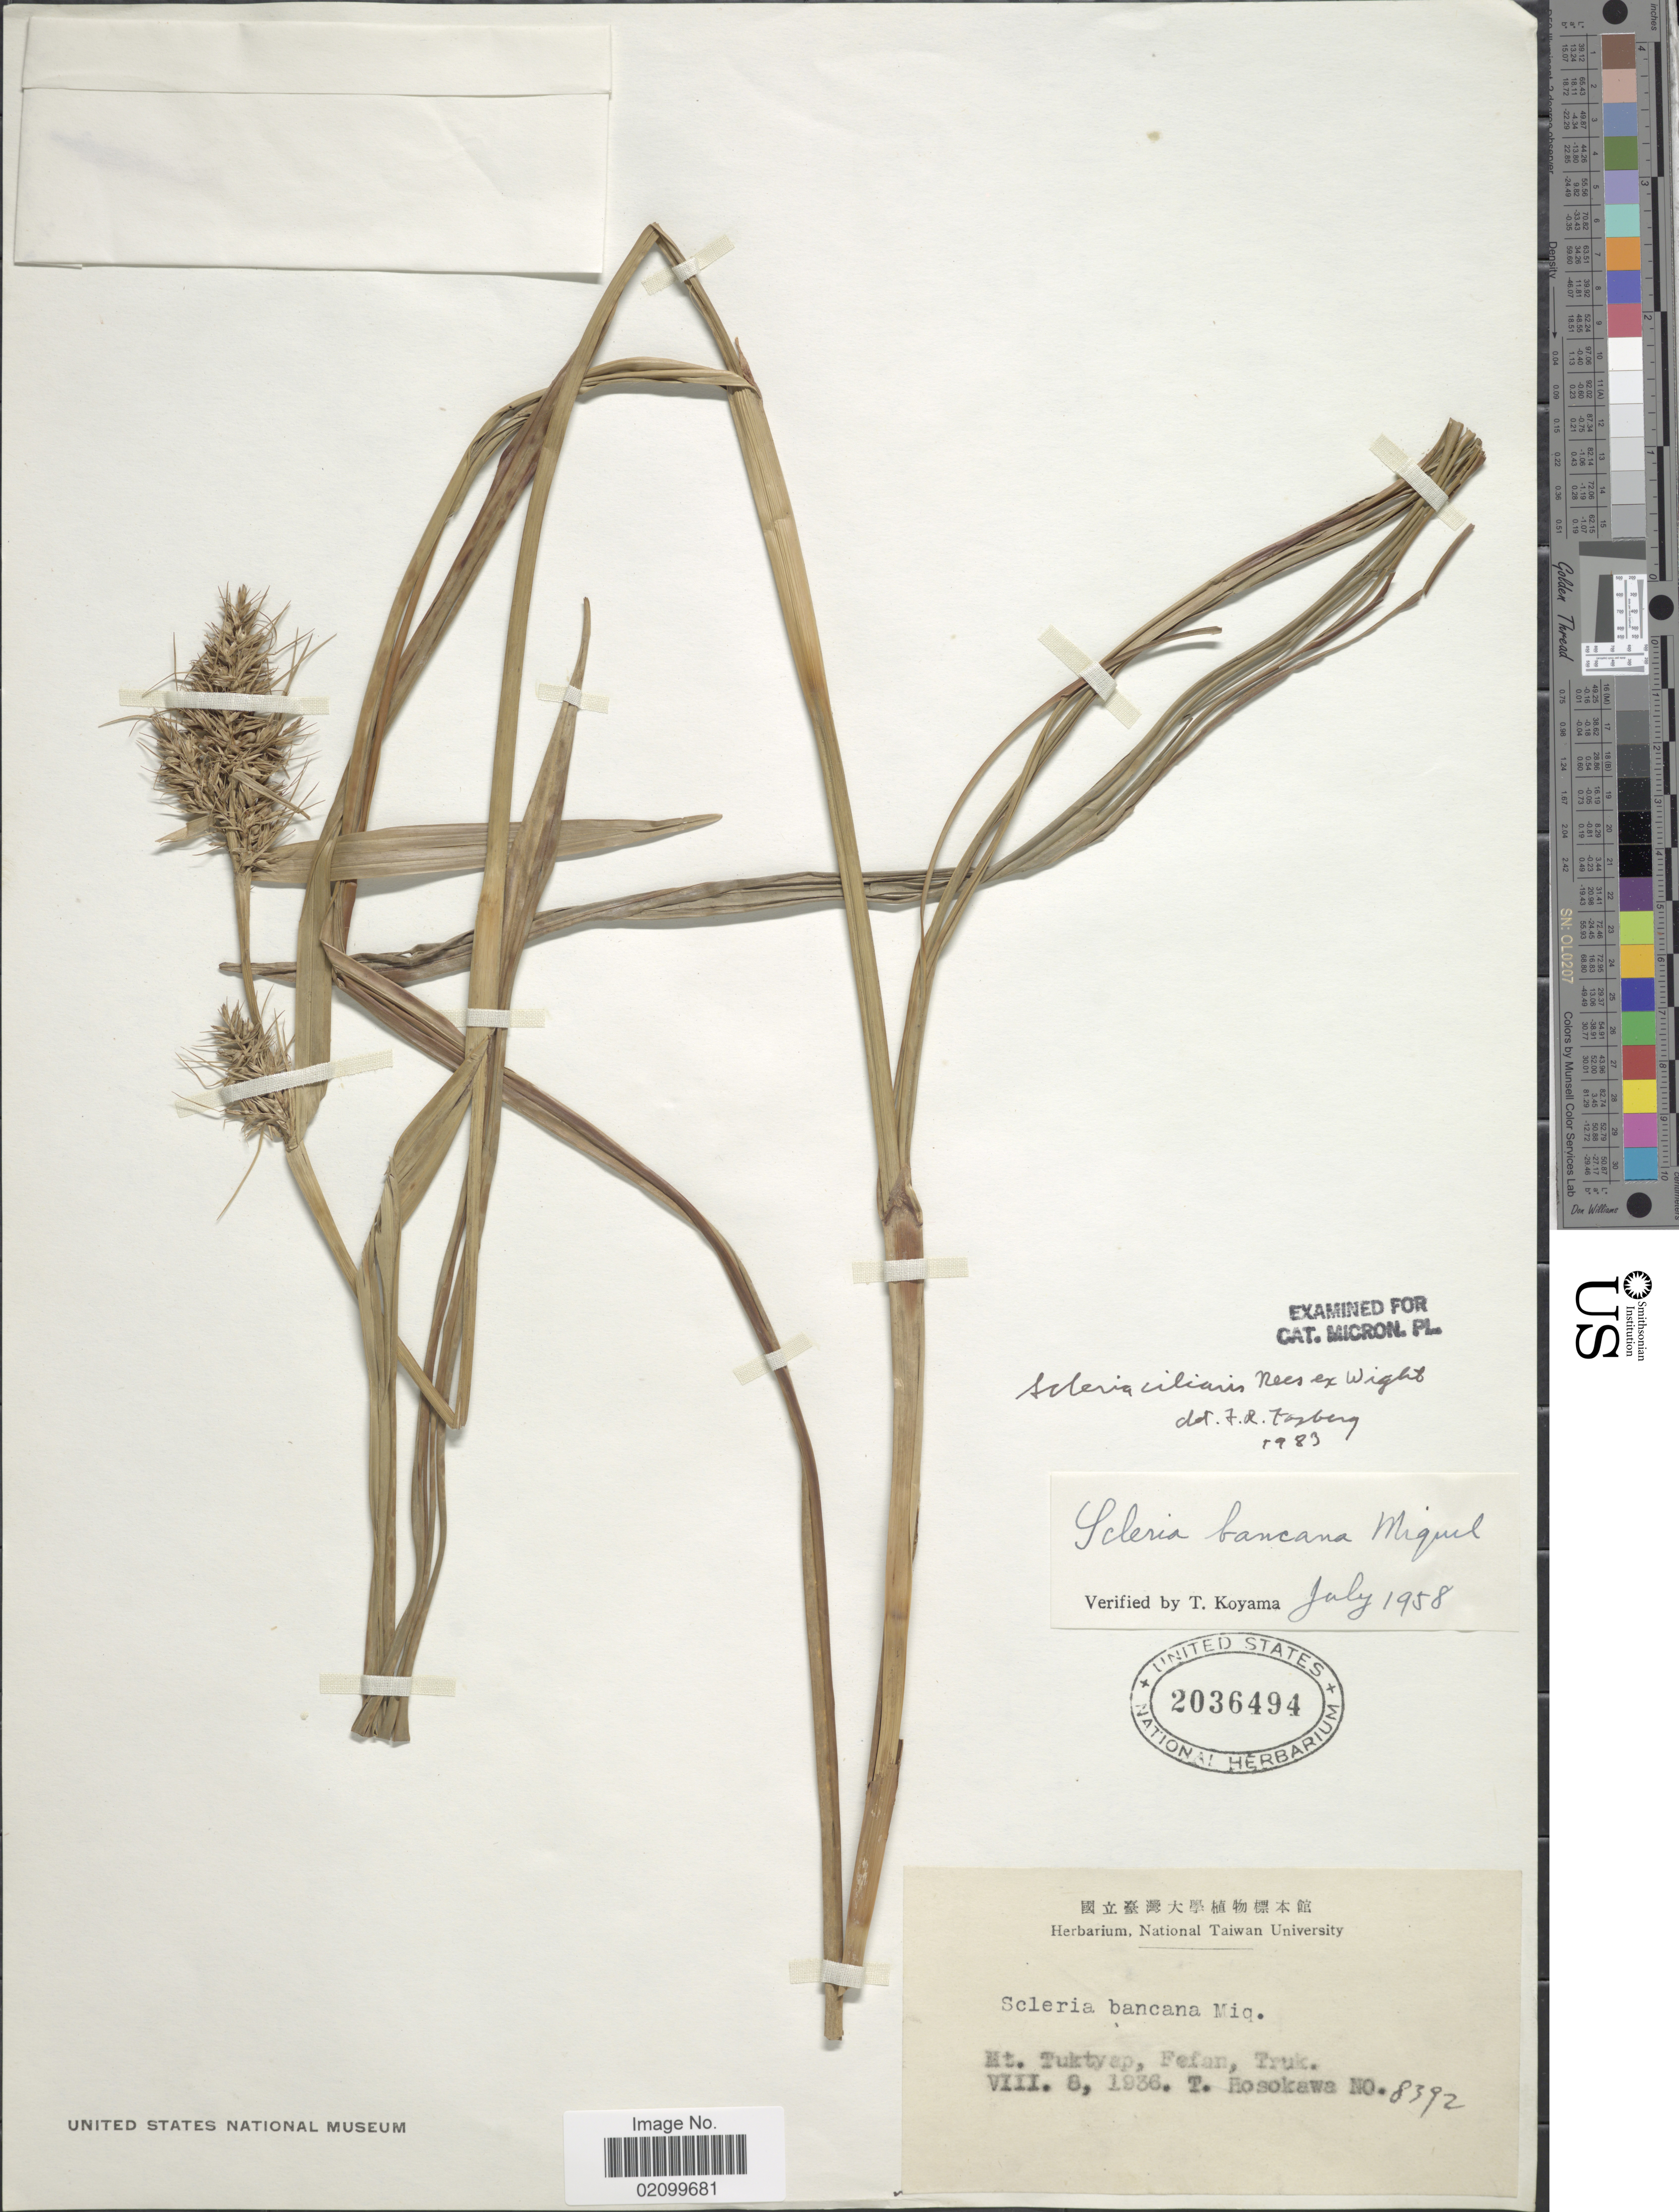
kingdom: Plantae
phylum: Tracheophyta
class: Liliopsida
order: Poales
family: Cyperaceae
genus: Scleria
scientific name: Scleria ciliaris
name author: Nees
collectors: T. Hosokawa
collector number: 8392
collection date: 1936-08-08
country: Micronesia, Federated States of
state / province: Truk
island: Fefan [Fefen]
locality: Mt. Tuktyap, Fefan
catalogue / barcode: US 2036494